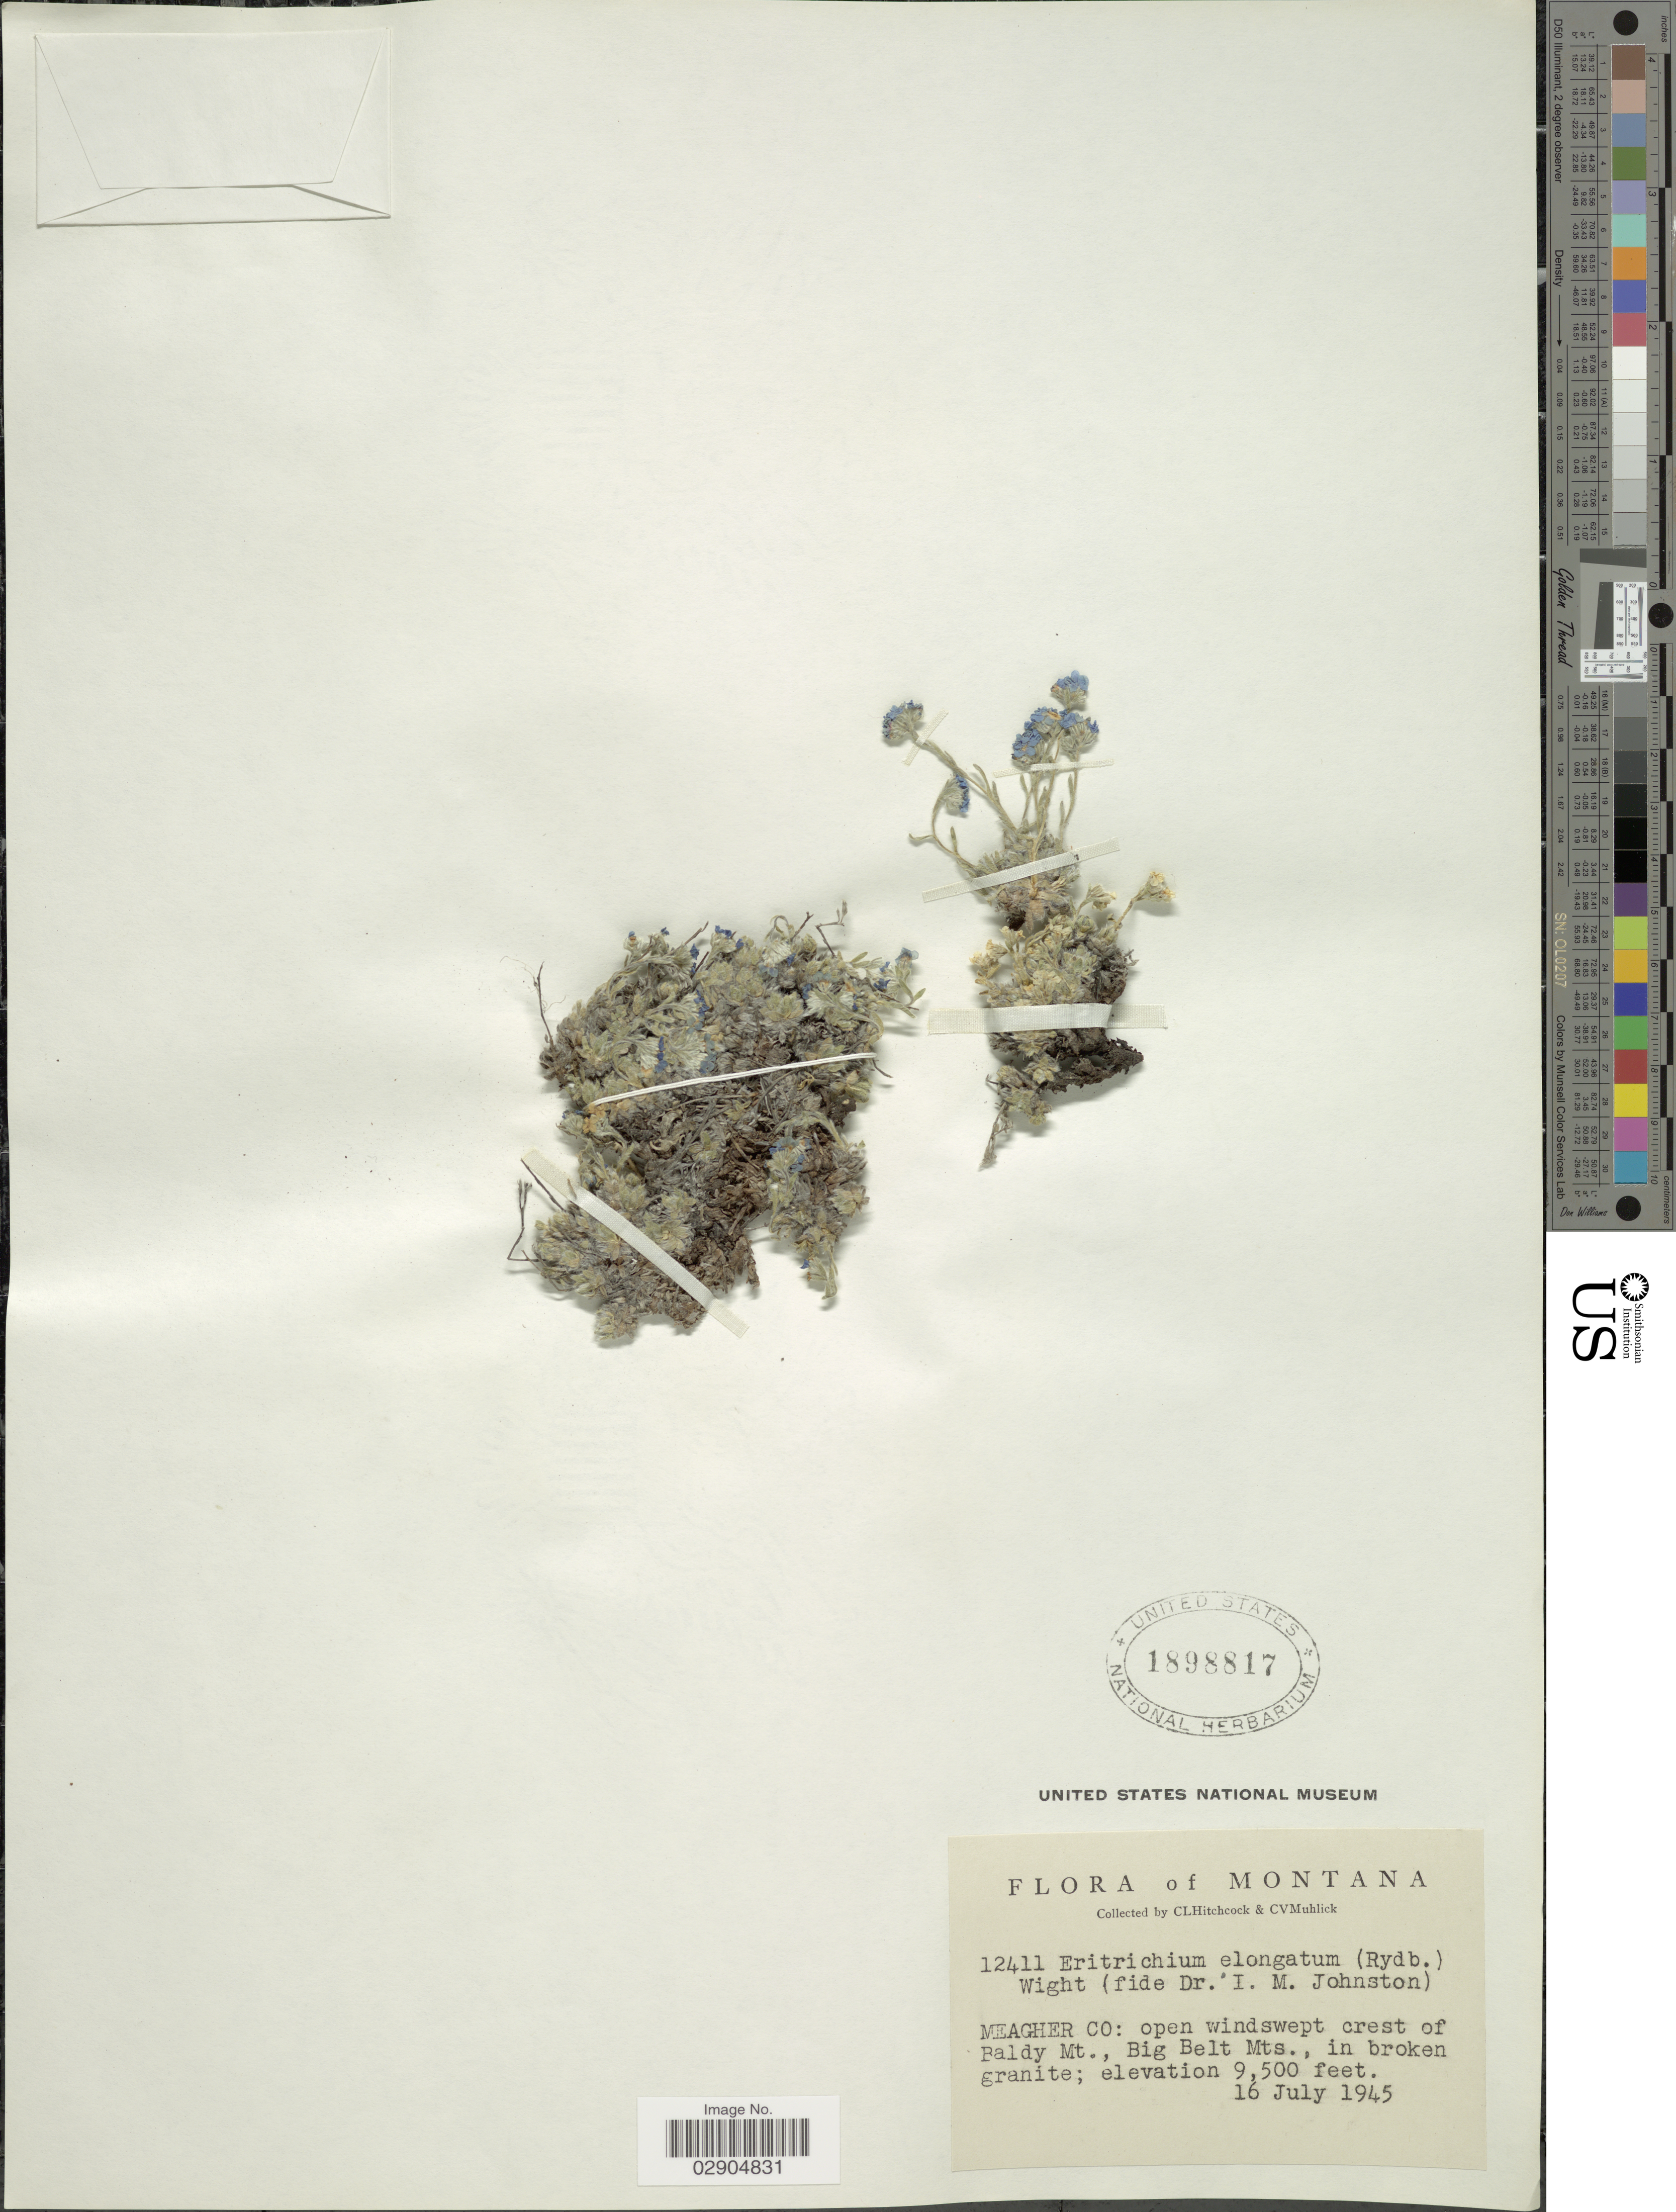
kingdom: Plantae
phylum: Tracheophyta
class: Magnoliopsida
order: Boraginales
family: Boraginaceae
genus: Eritrichium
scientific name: Eritrichium elongatum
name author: (Rydb.) W. Wight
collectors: C. L. Hitchcock & C. V. Muhlick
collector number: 12411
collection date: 1945-07-16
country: United States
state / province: Montana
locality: Meagher Co.: open windswept crest of Baldy Mt., Big Belt Mts., in broken granite.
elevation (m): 2896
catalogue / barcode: US 1898817